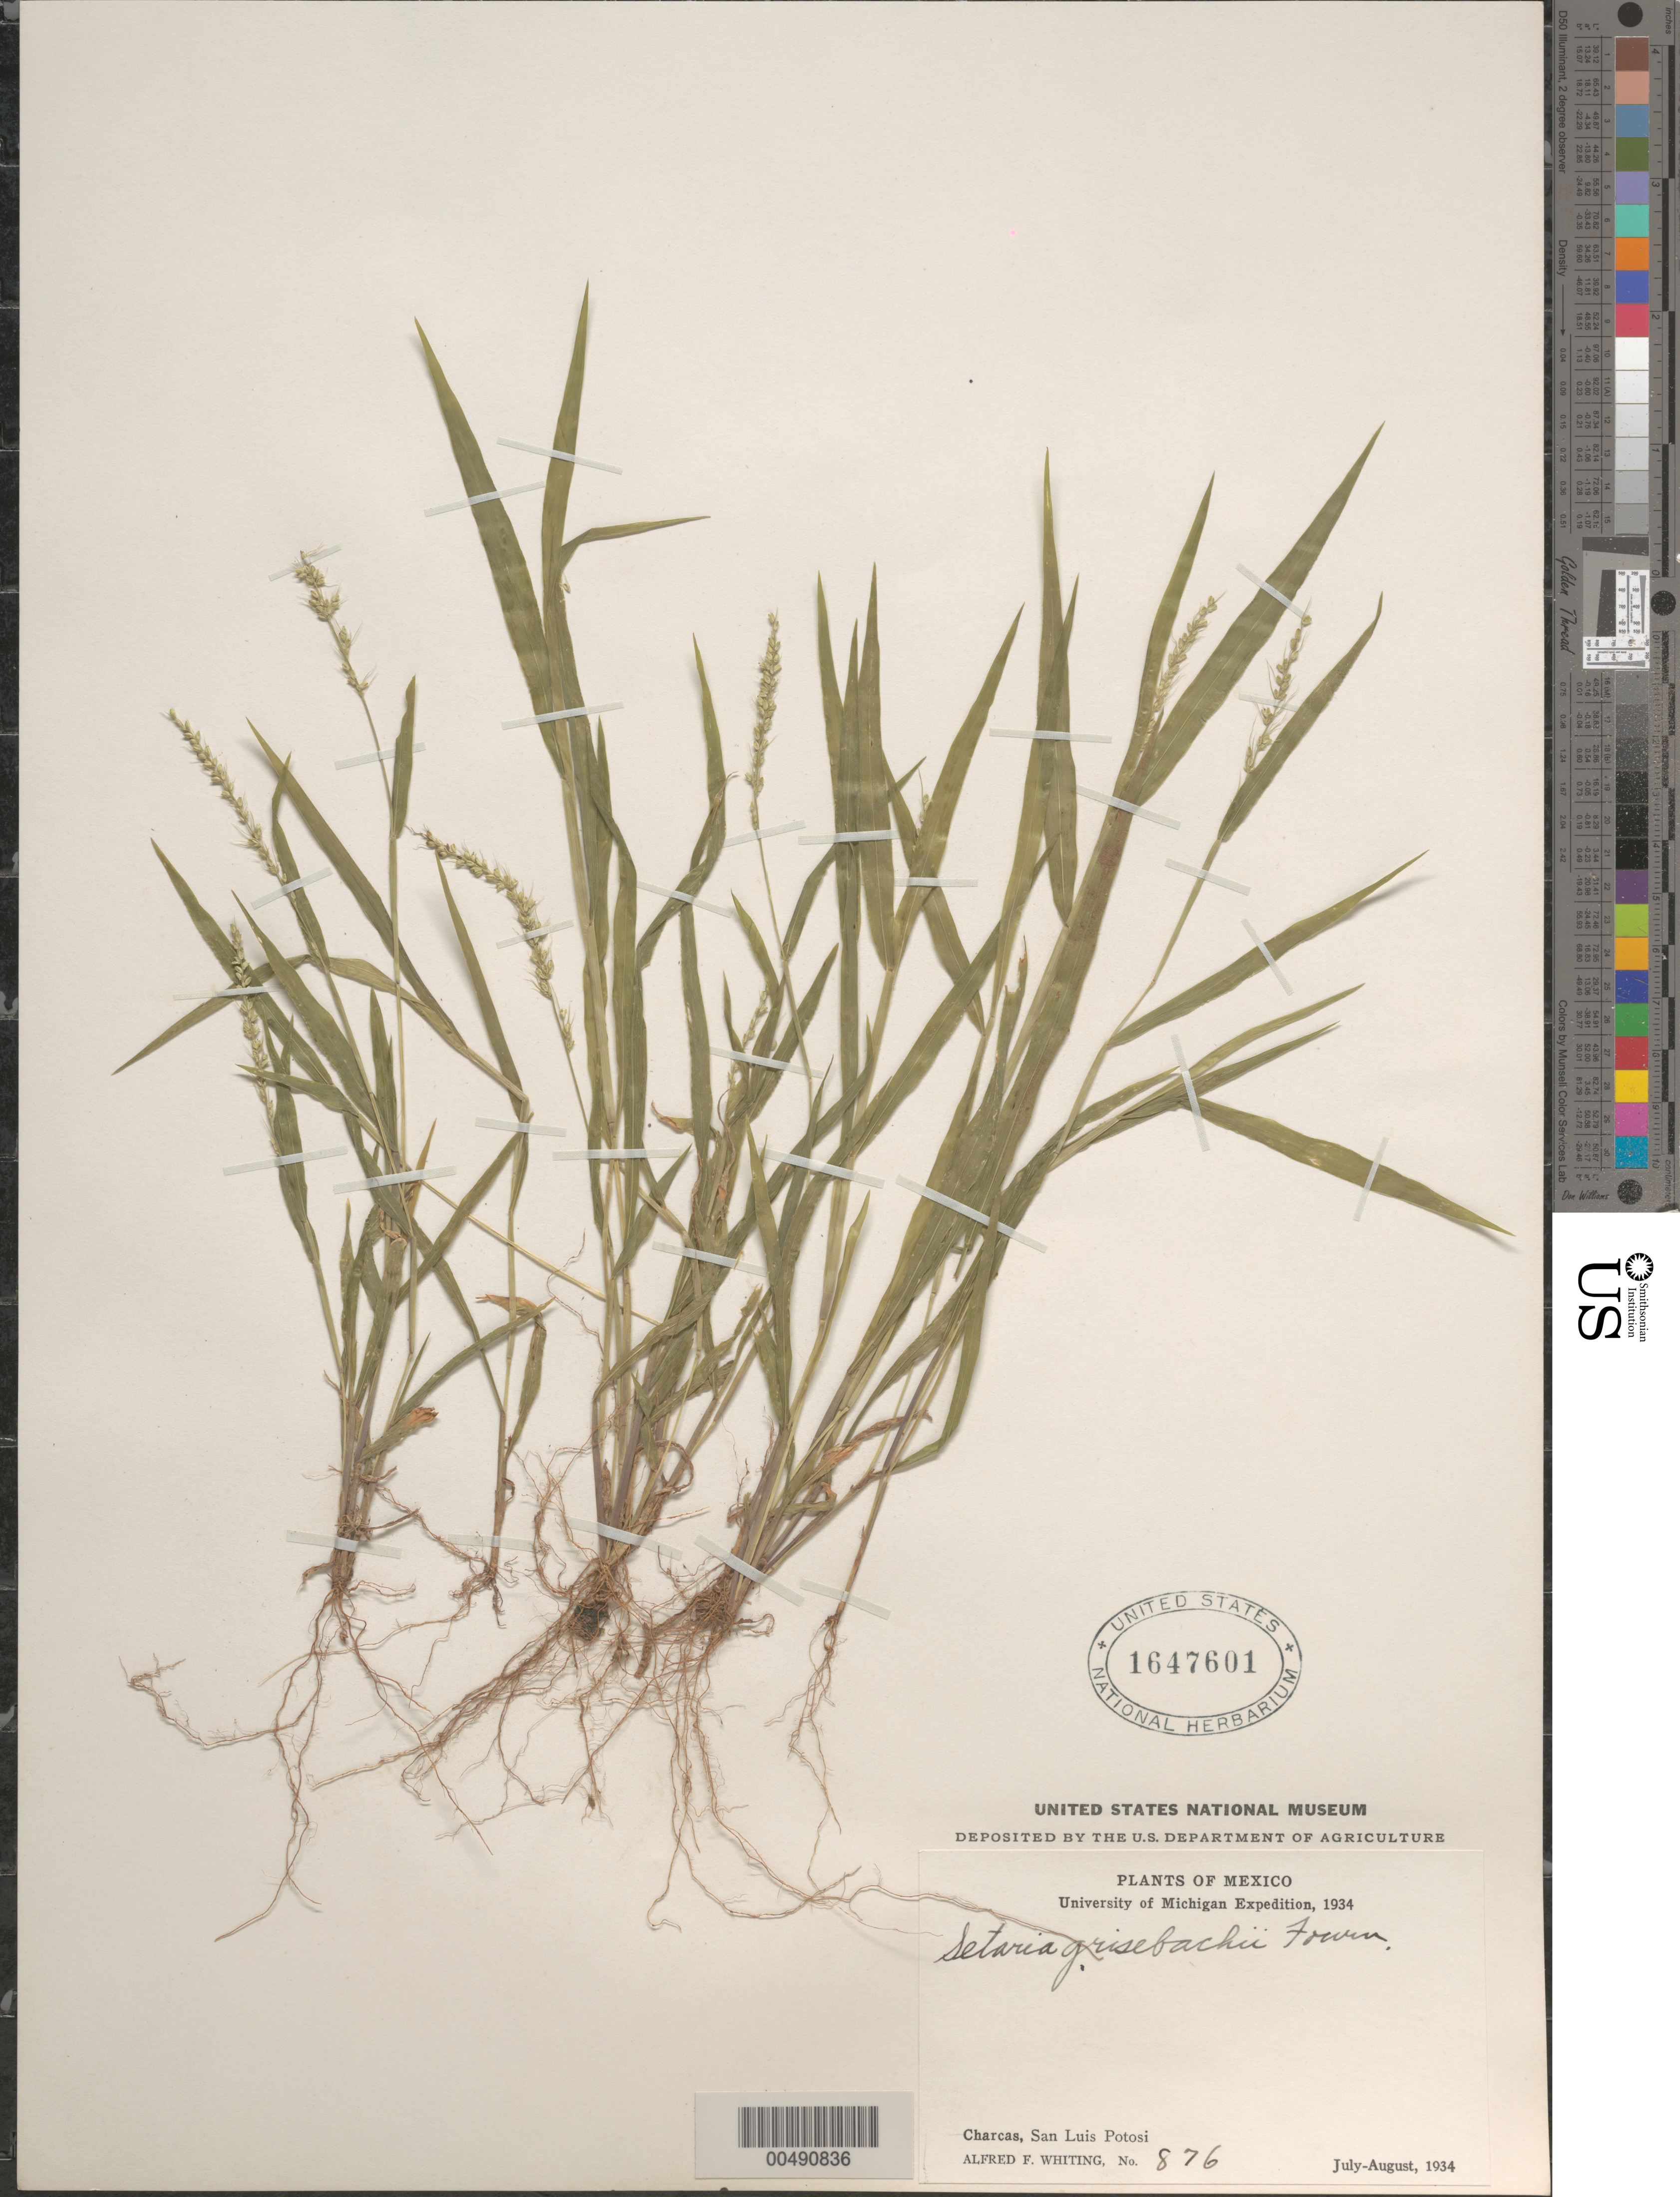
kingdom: Plantae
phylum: Tracheophyta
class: Liliopsida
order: Poales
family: Poaceae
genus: Setaria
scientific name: Setaria grisebachii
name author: E. Fourn.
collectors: A. F. Whiting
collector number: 876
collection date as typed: Jul 1934 to Aug 1934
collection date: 1934-07/1934-08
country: Mexico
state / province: San Luis Potosi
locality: Charcas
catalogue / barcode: US 1647601